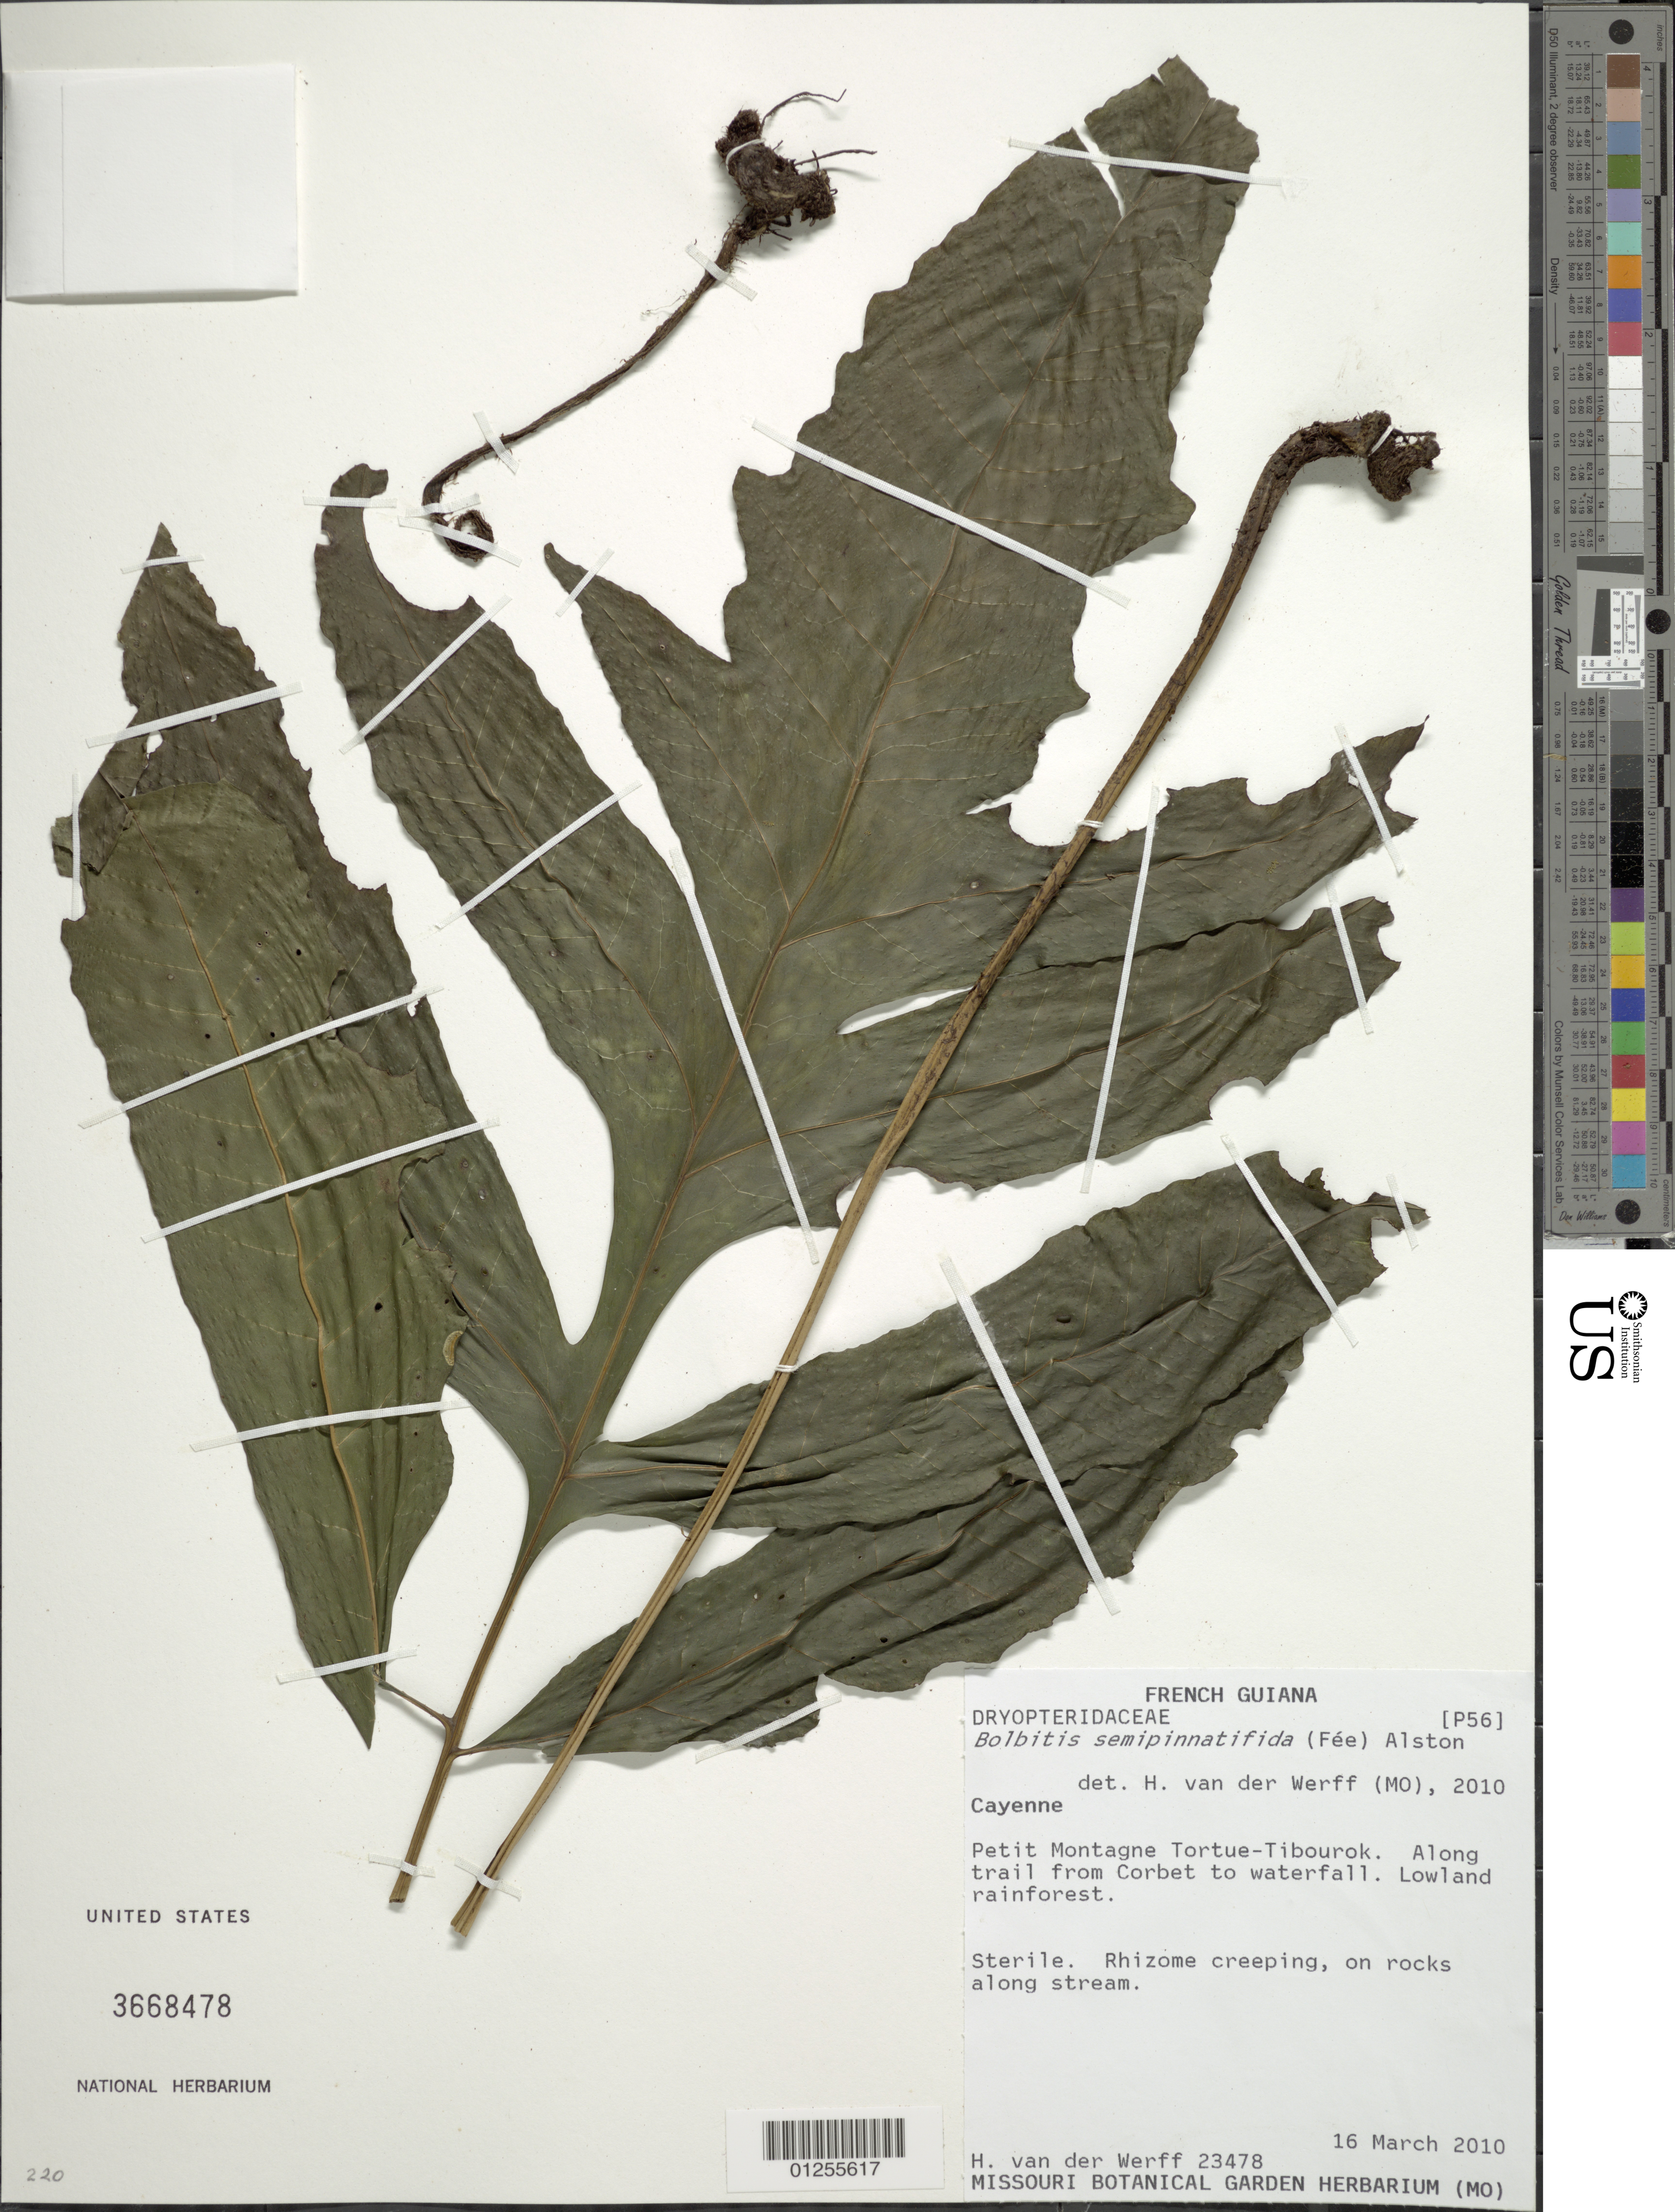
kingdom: Plantae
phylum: Tracheophyta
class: Polypodiopsida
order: Polypodiales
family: Dryopteridaceae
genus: Bolbitis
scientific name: Bolbitis semipinnatifida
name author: (Fée) Alston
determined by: van der Werff, H., (MO), Missouri Botanical Garden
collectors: H. van der Werff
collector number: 23478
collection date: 2010-03-16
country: French Guiana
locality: Petit Montagne Tortue-Tibourok. Along trail from Corbet to waterfall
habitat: On rocks along stream. Lowland rainforest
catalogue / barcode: US 3668478